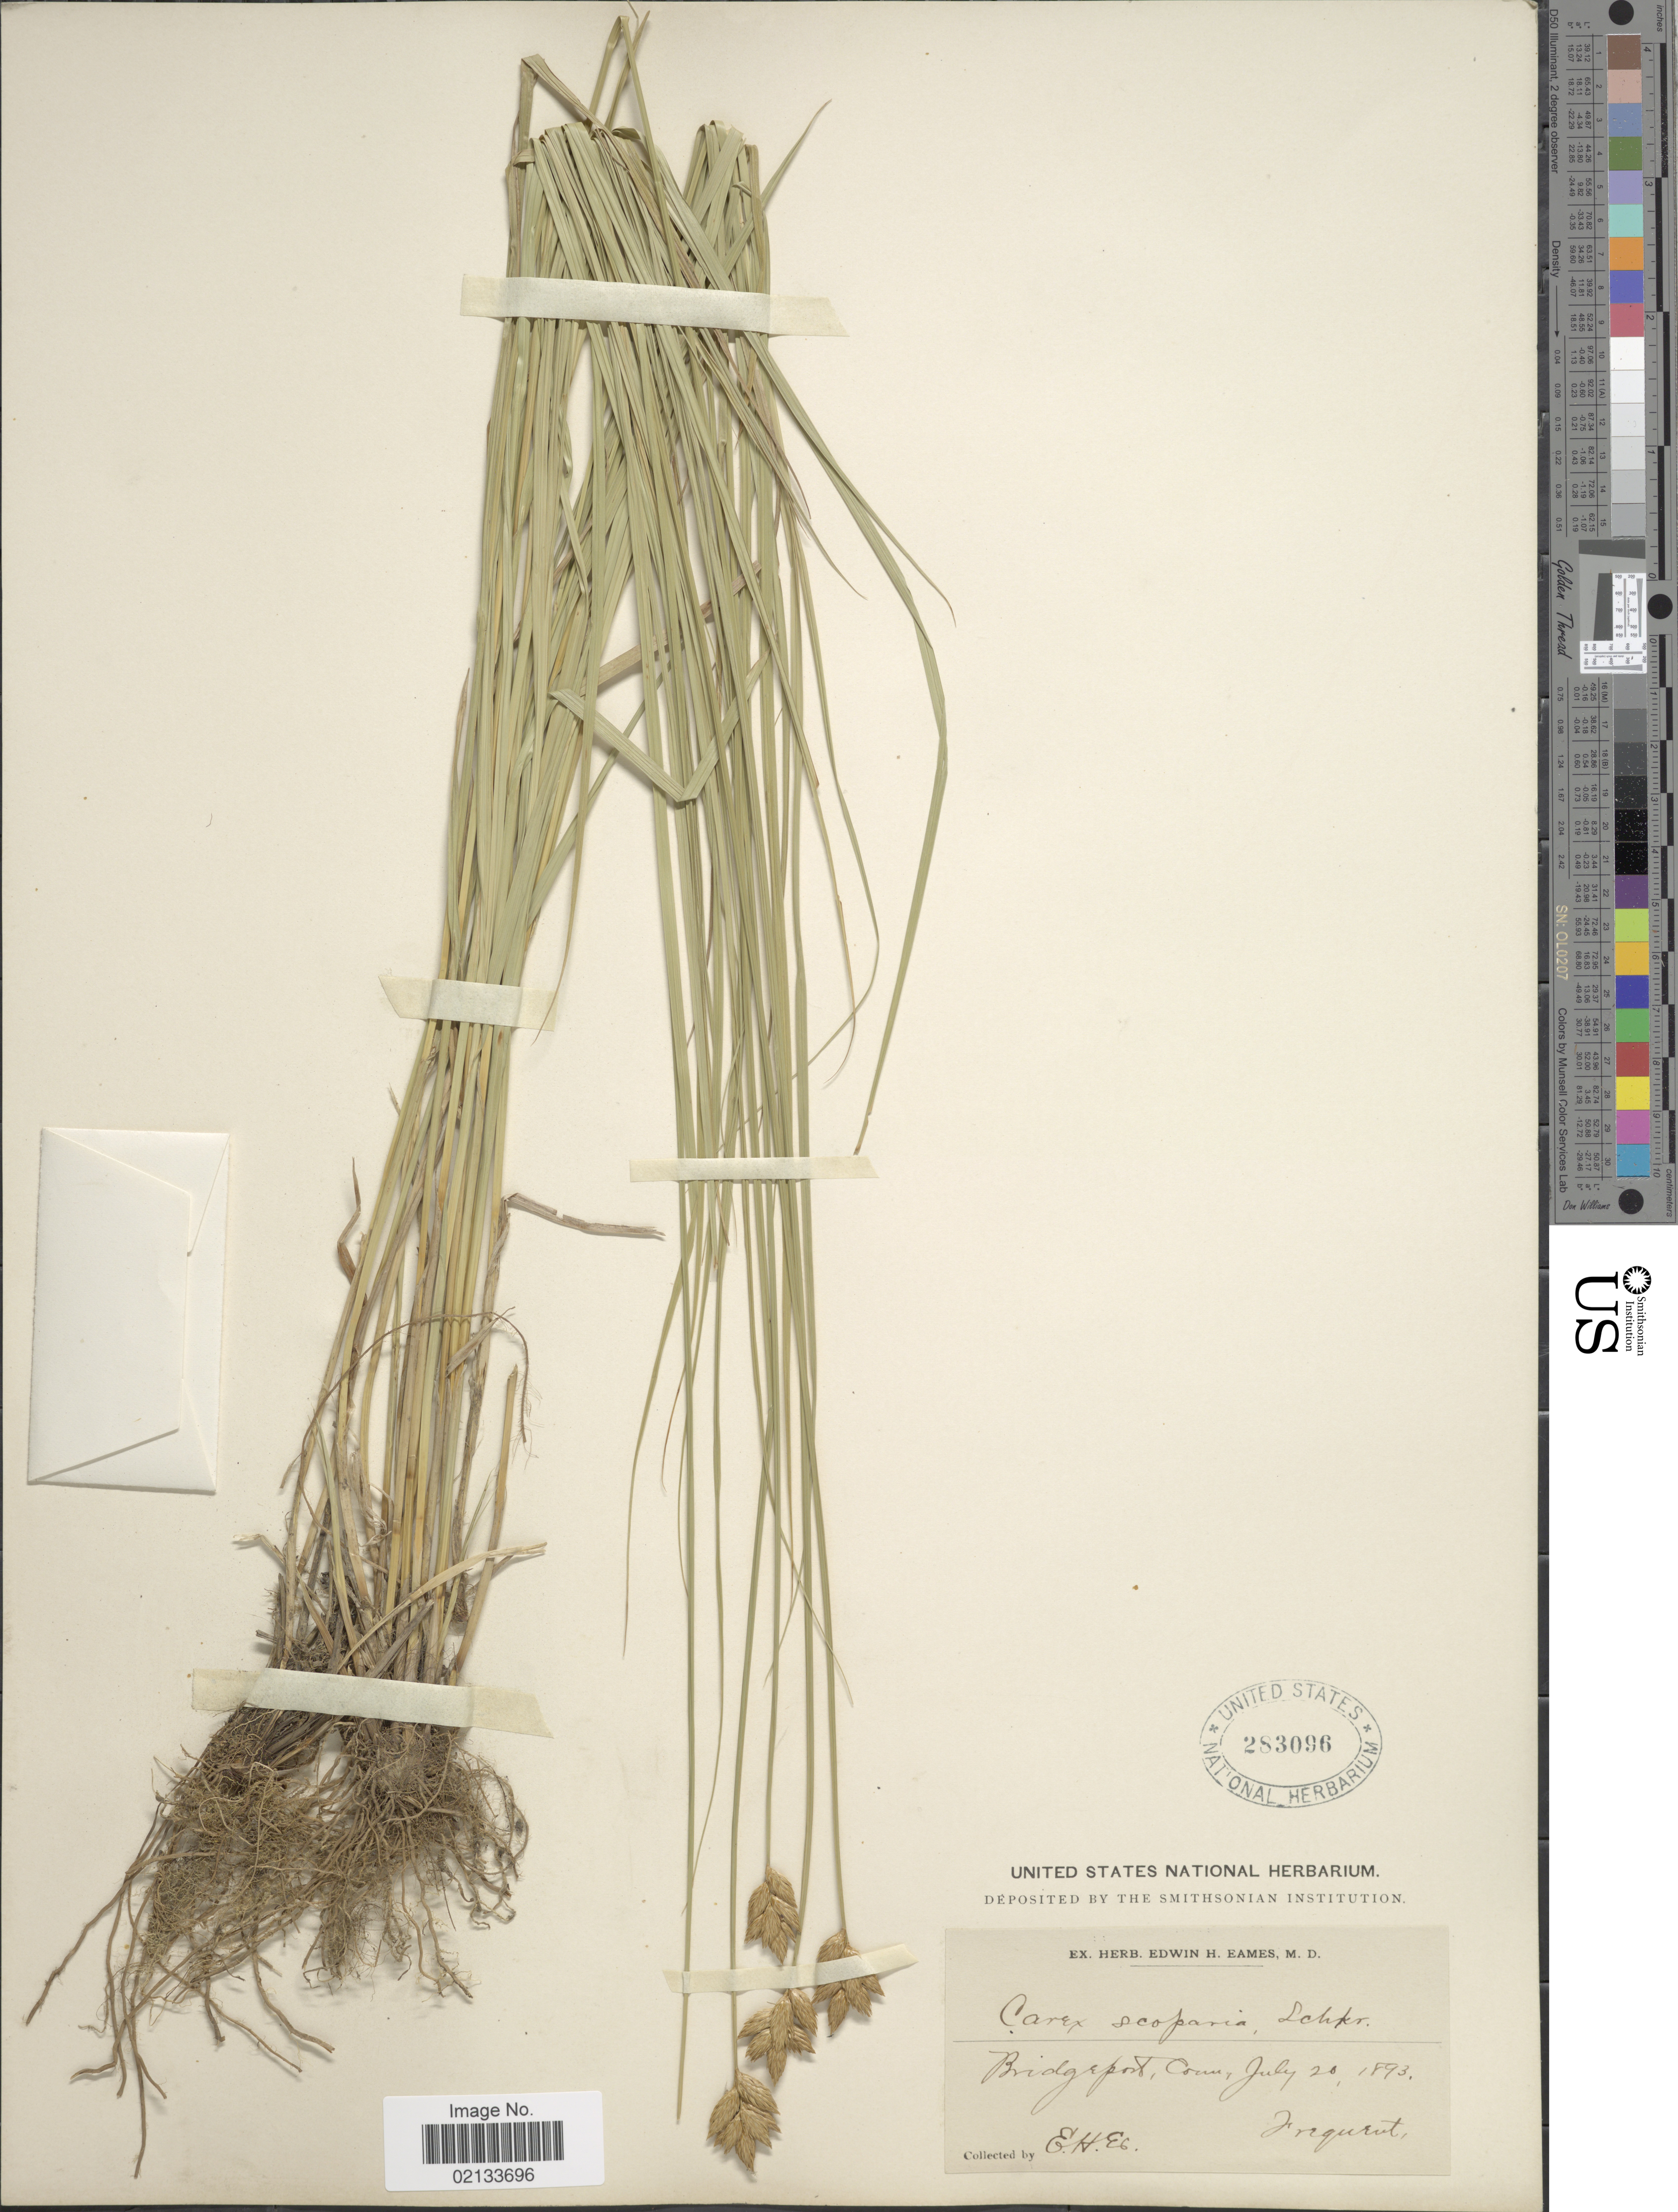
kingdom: Plantae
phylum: Tracheophyta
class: Liliopsida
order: Poales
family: Cyperaceae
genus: Carex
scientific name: Carex scoparia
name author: Schkuhr ex Willd.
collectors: E. H. Eames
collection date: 1893-07-20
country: United States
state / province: Connecticut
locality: Bridgeport, Frequent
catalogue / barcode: US 283096